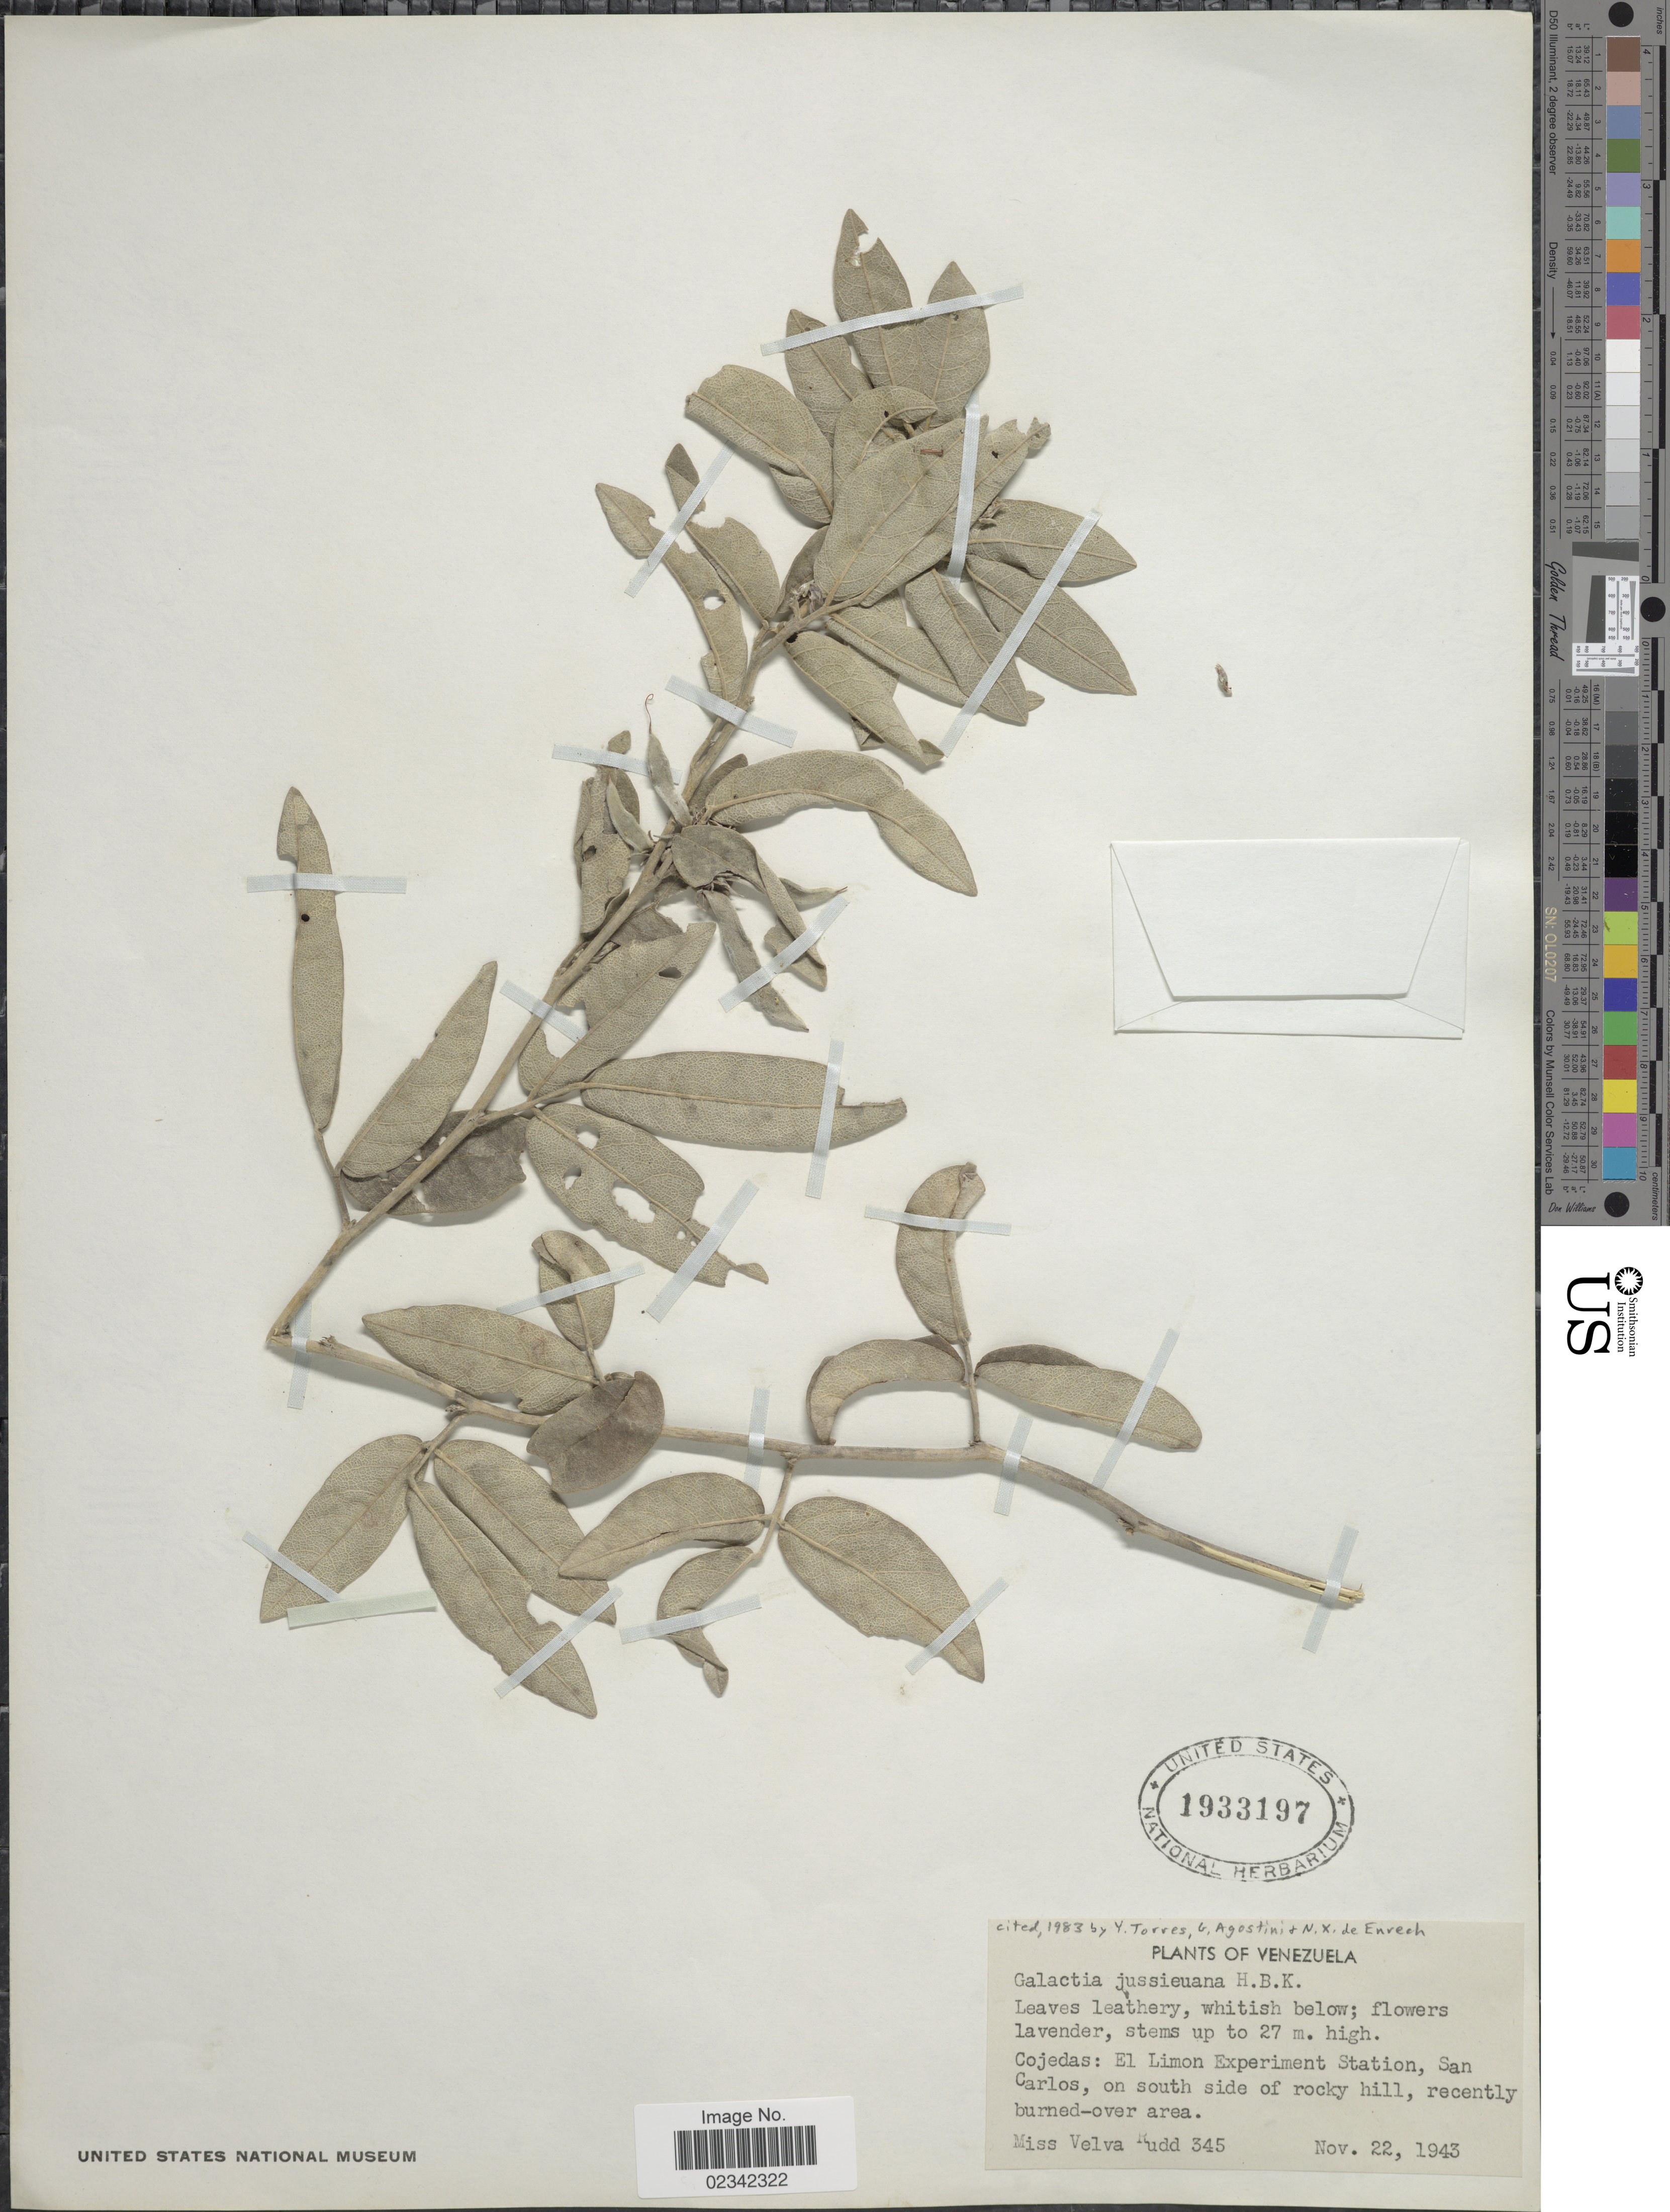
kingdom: Plantae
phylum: Tracheophyta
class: Magnoliopsida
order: Fabales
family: Fabaceae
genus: Galactia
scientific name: Galactia jussiaeana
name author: Kunth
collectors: V. E. Rudd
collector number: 345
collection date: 1943-11-22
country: Venezuela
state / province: Cojedes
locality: El Limon Experiment Station, San Carlos, on south side of rocky hill, recently burned-over area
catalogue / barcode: US 1933197